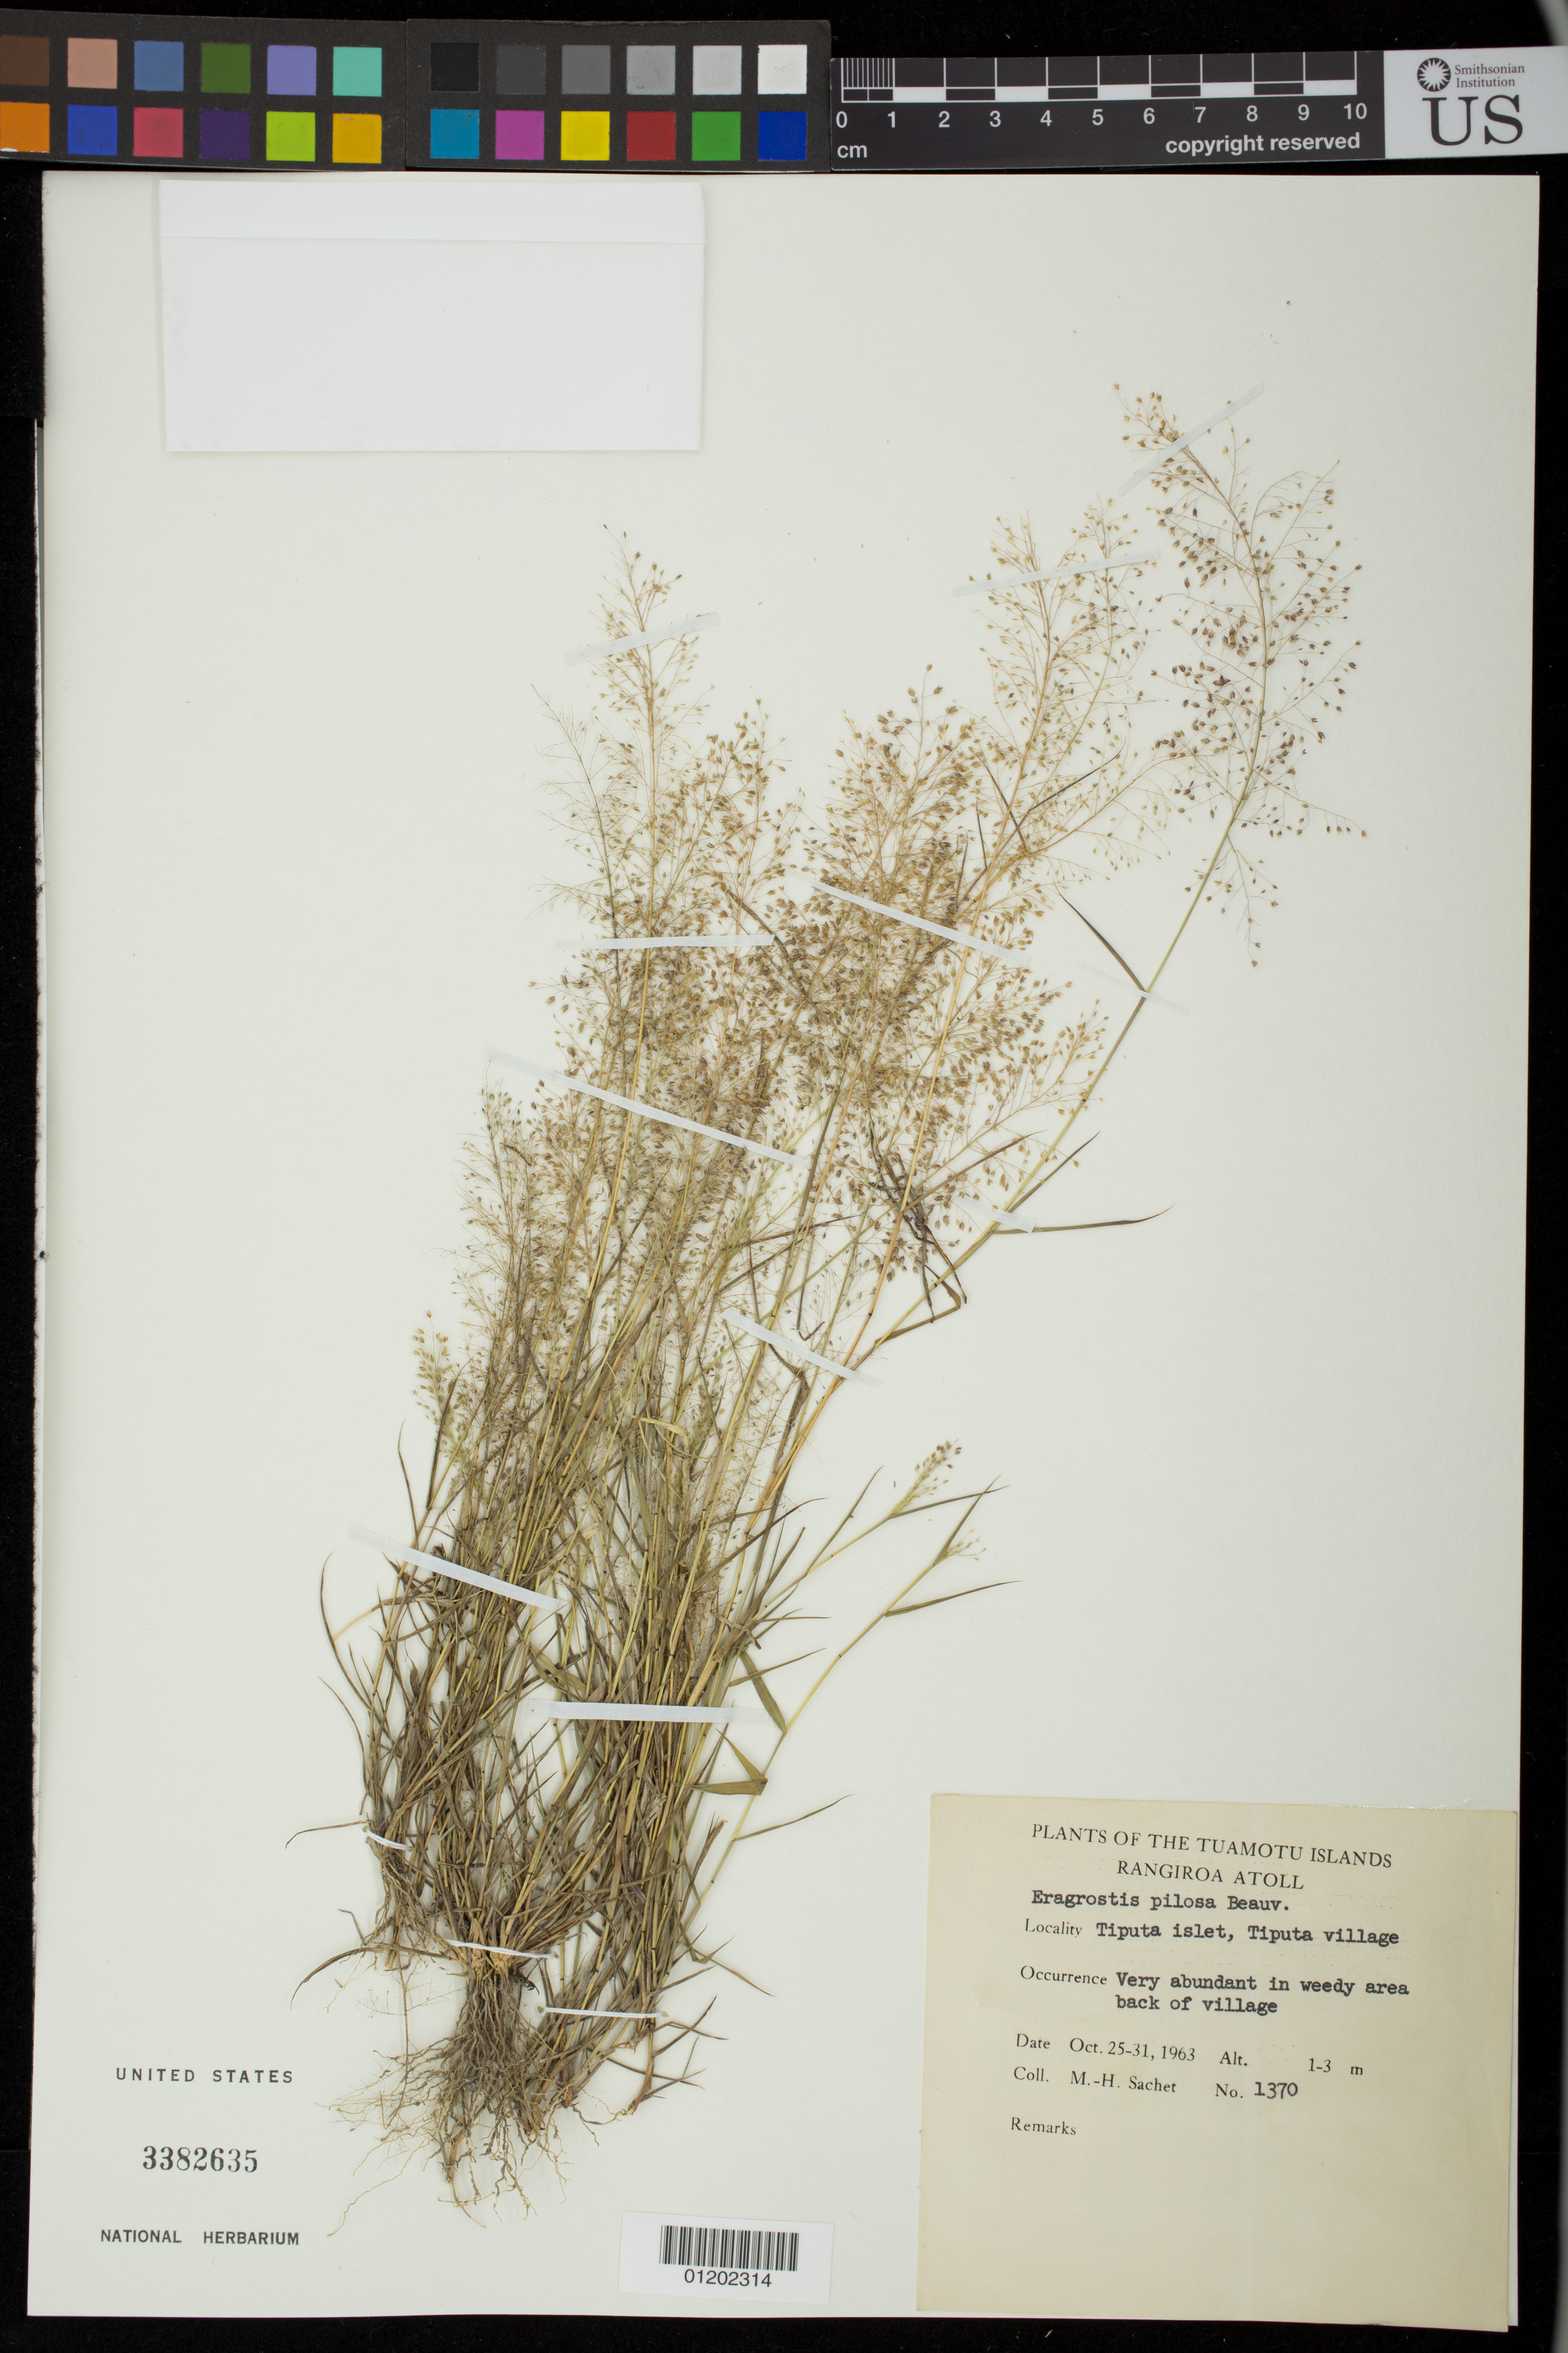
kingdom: Plantae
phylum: Tracheophyta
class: Liliopsida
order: Poales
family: Poaceae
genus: Eragrostis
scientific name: Eragrostis pilosa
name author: (L.) P. Beauv.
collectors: M.-H. Sachet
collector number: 1370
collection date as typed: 25 Oct 1963 to 31 Oct 1963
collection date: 1963-10-25/1963-10-31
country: French Polynesia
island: Rangiroa Atoll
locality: Rangioa Atoll, Tiputa Islet, Tiputa village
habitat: Weedy area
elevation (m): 1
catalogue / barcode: US 3382635